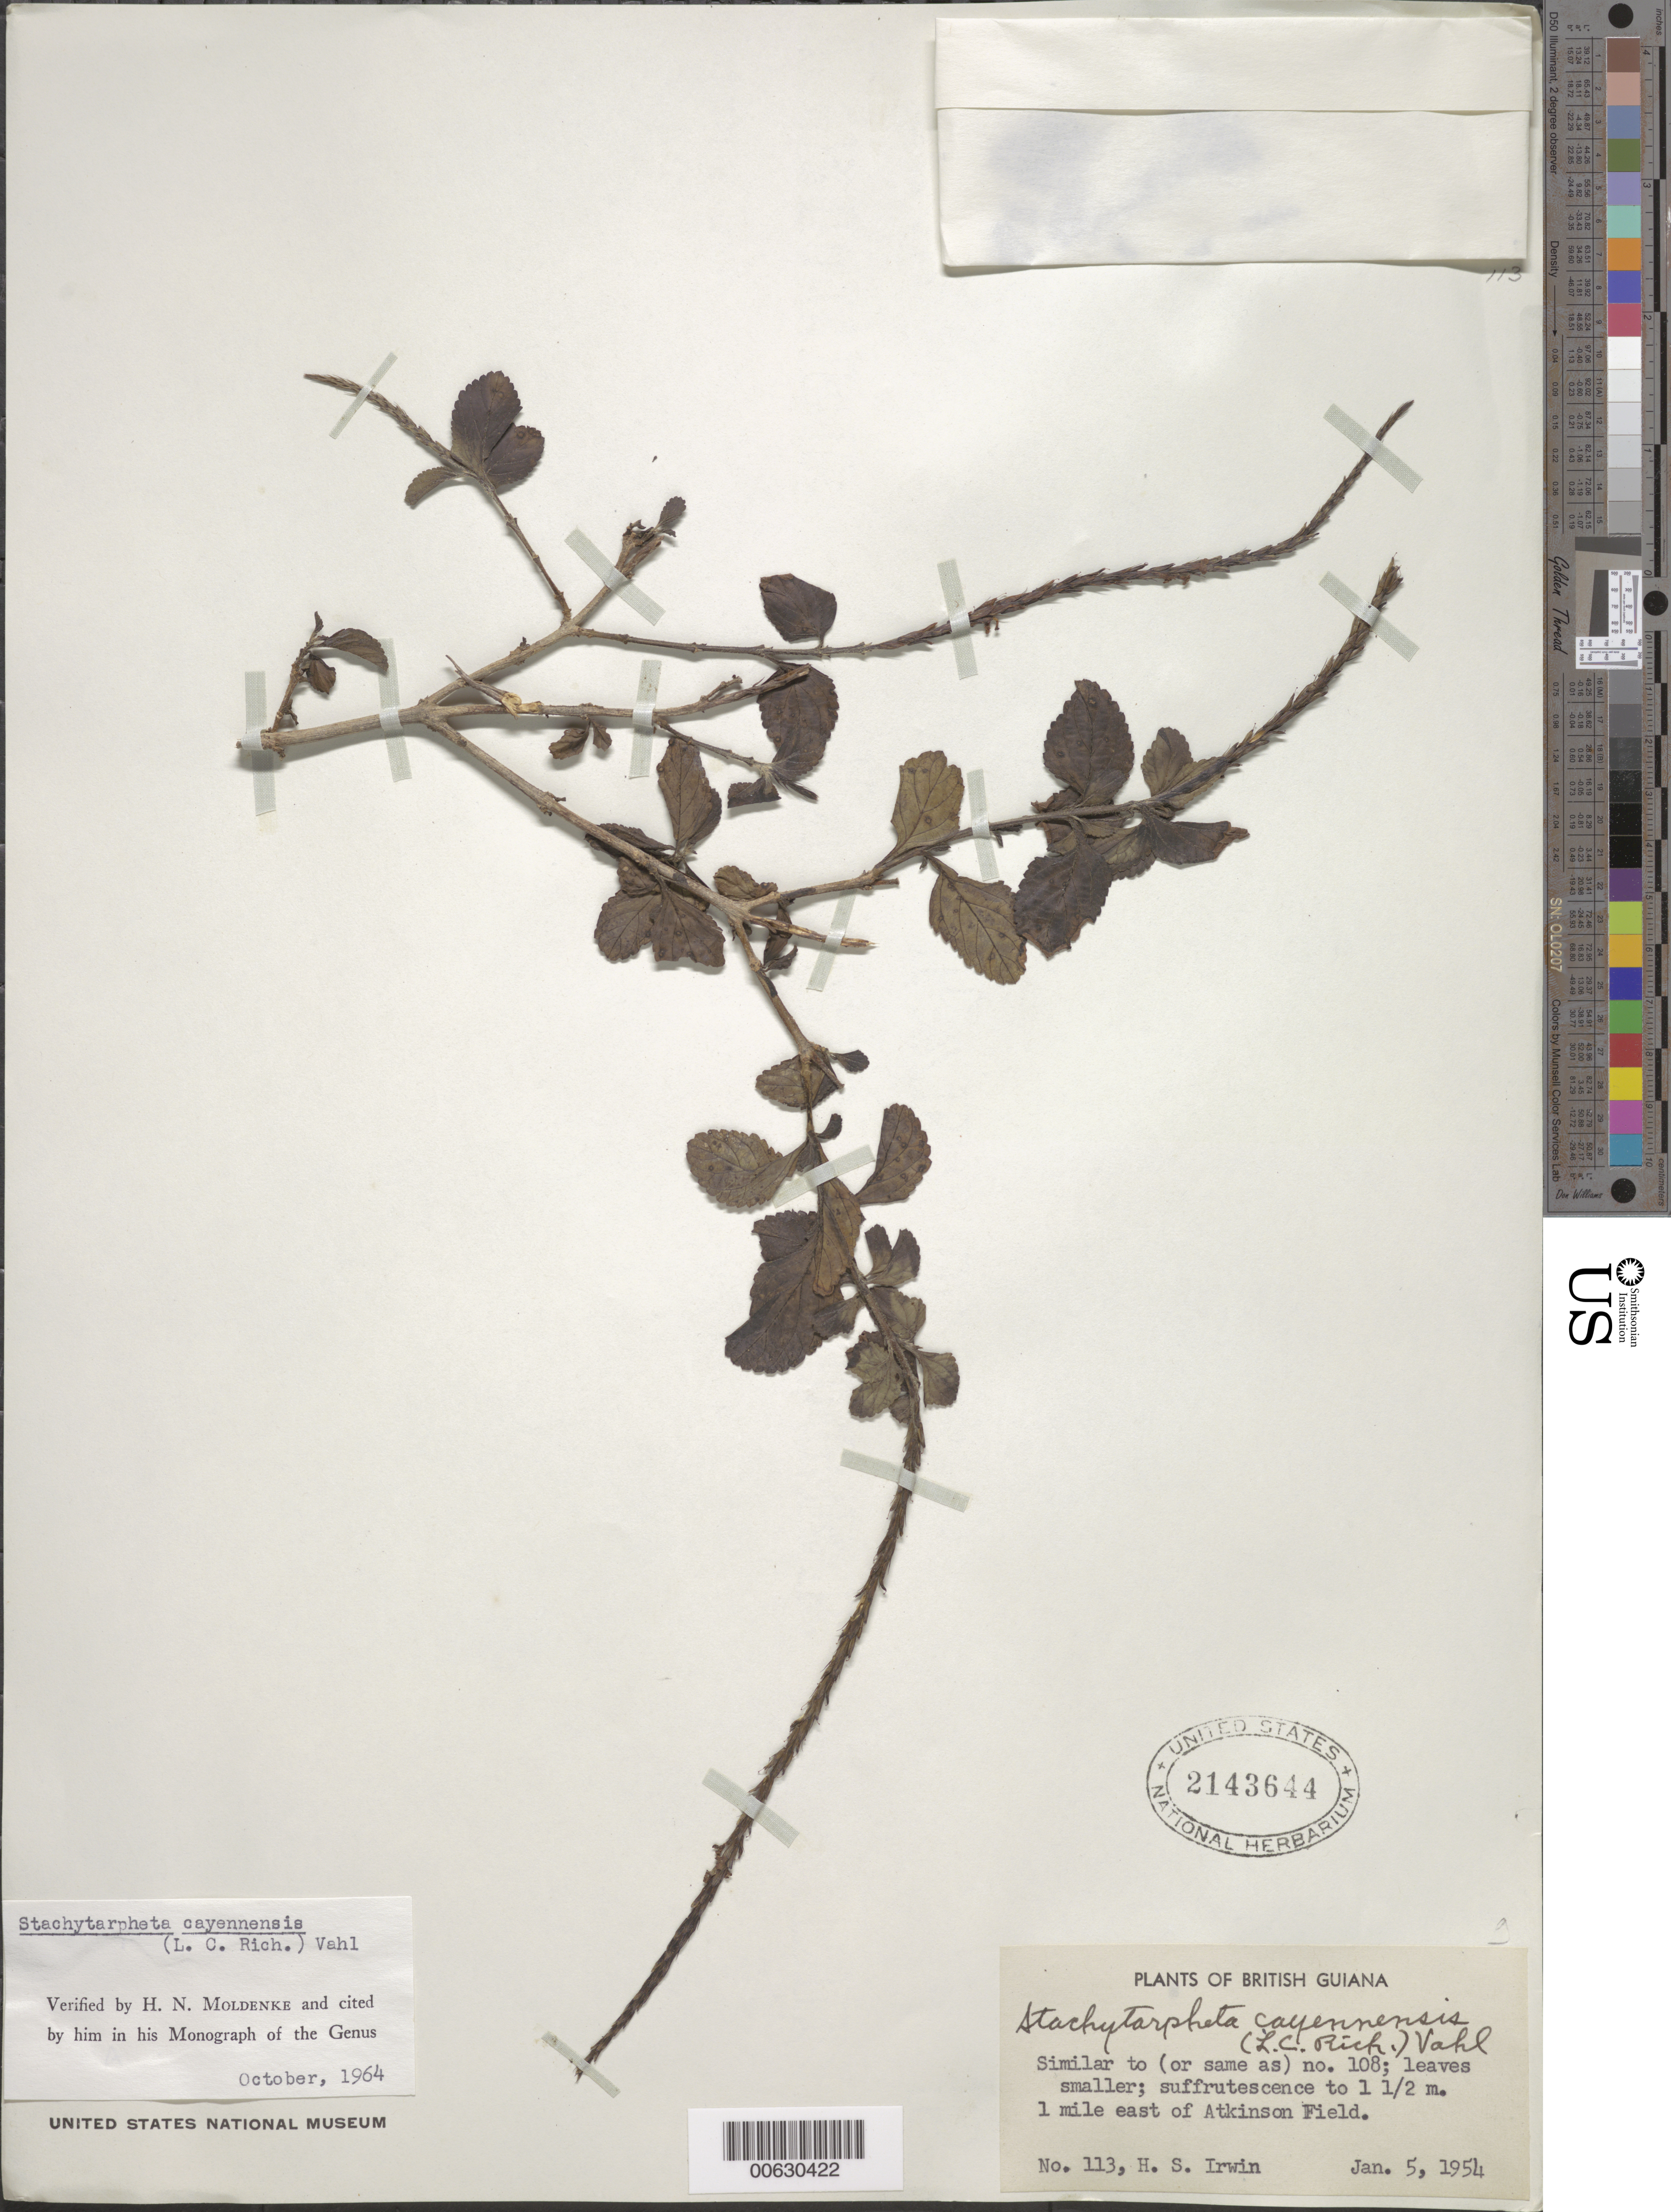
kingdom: Plantae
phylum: Tracheophyta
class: Magnoliopsida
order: Lamiales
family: Verbenaceae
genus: Stachytarpheta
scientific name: Stachytarpheta cayennensis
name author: (Rich.) Vahl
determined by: Moldenke, H. N.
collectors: H. Irwin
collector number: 113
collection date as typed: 5-Jan-54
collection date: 1954-01-05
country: Guyana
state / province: Demerara-Mahaica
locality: Atkinson Field, 1 mi. E of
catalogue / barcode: US 2143644